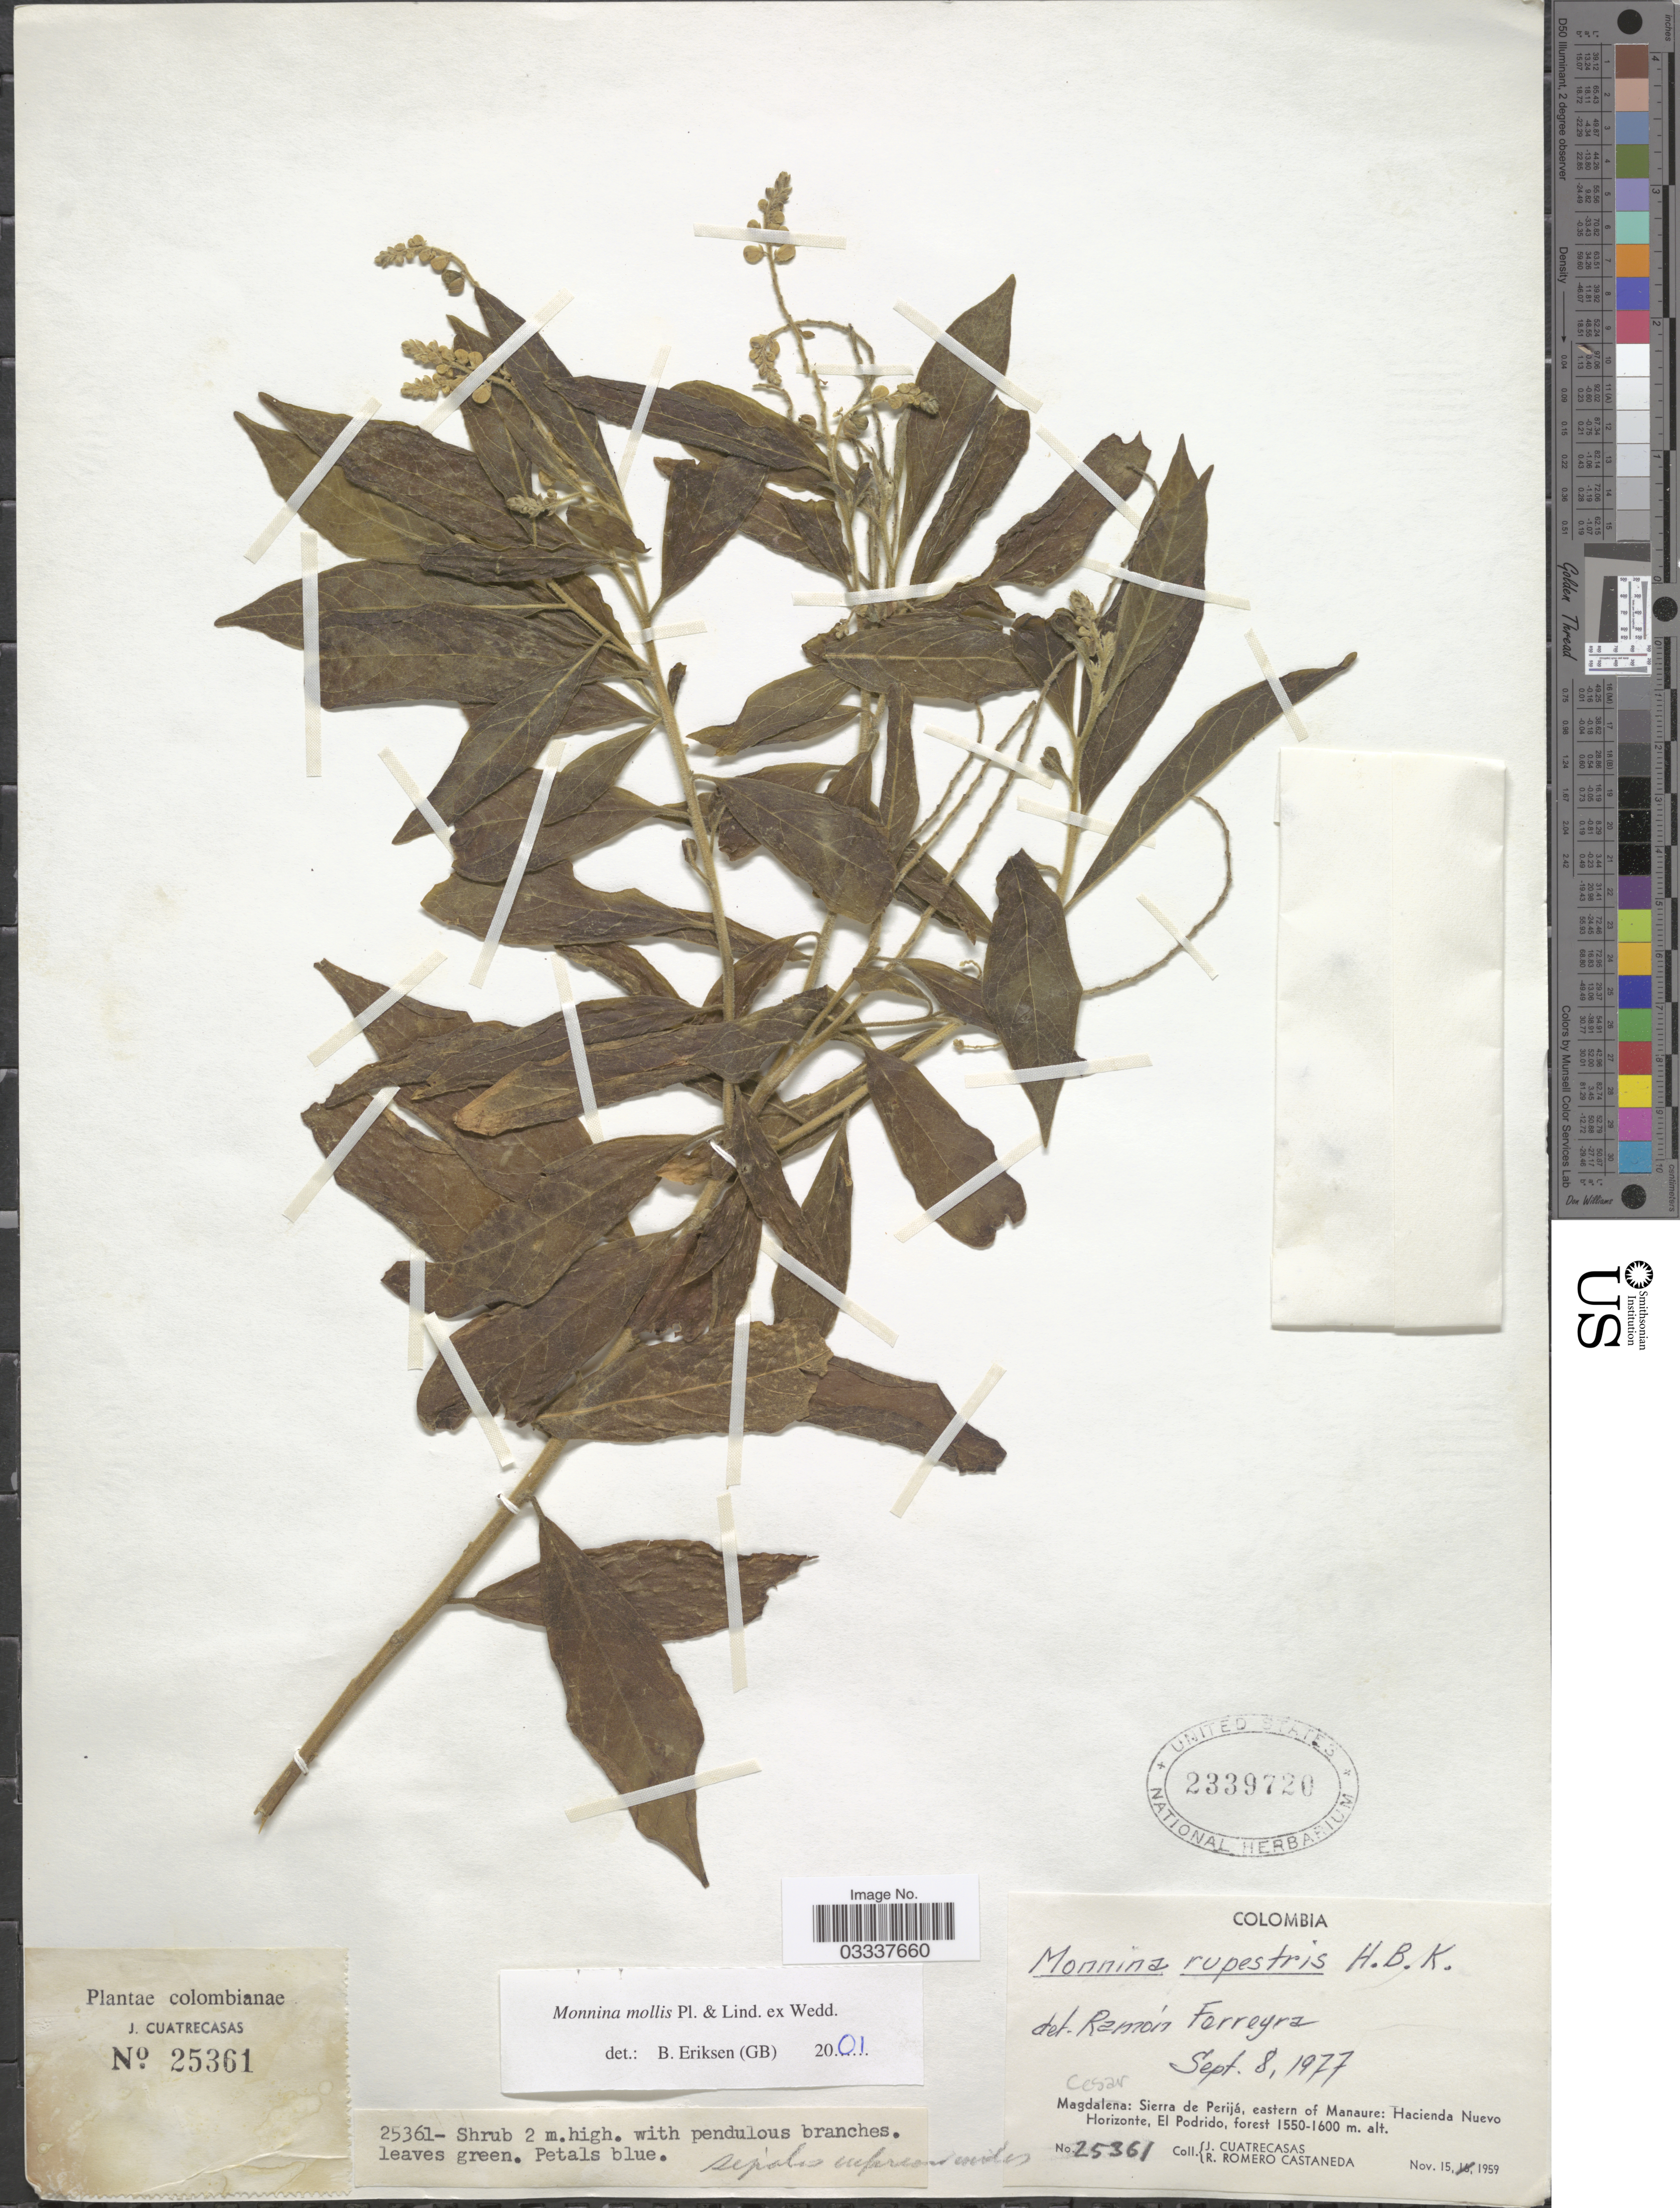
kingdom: Plantae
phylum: Tracheophyta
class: Magnoliopsida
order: Fabales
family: Polygalaceae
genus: Monnina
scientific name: Monnina mollis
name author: Planch. & Linden in Triana & Planch.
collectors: J. Cuatrecasas & R. Romero Castañeda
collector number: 25361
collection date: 1959-11-15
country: Colombia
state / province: Cesar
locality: Sierra de Perijá, eastern of Manaure: Hacienda Nuevo Horizonte, El Podrido.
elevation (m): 1550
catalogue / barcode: US 2339720